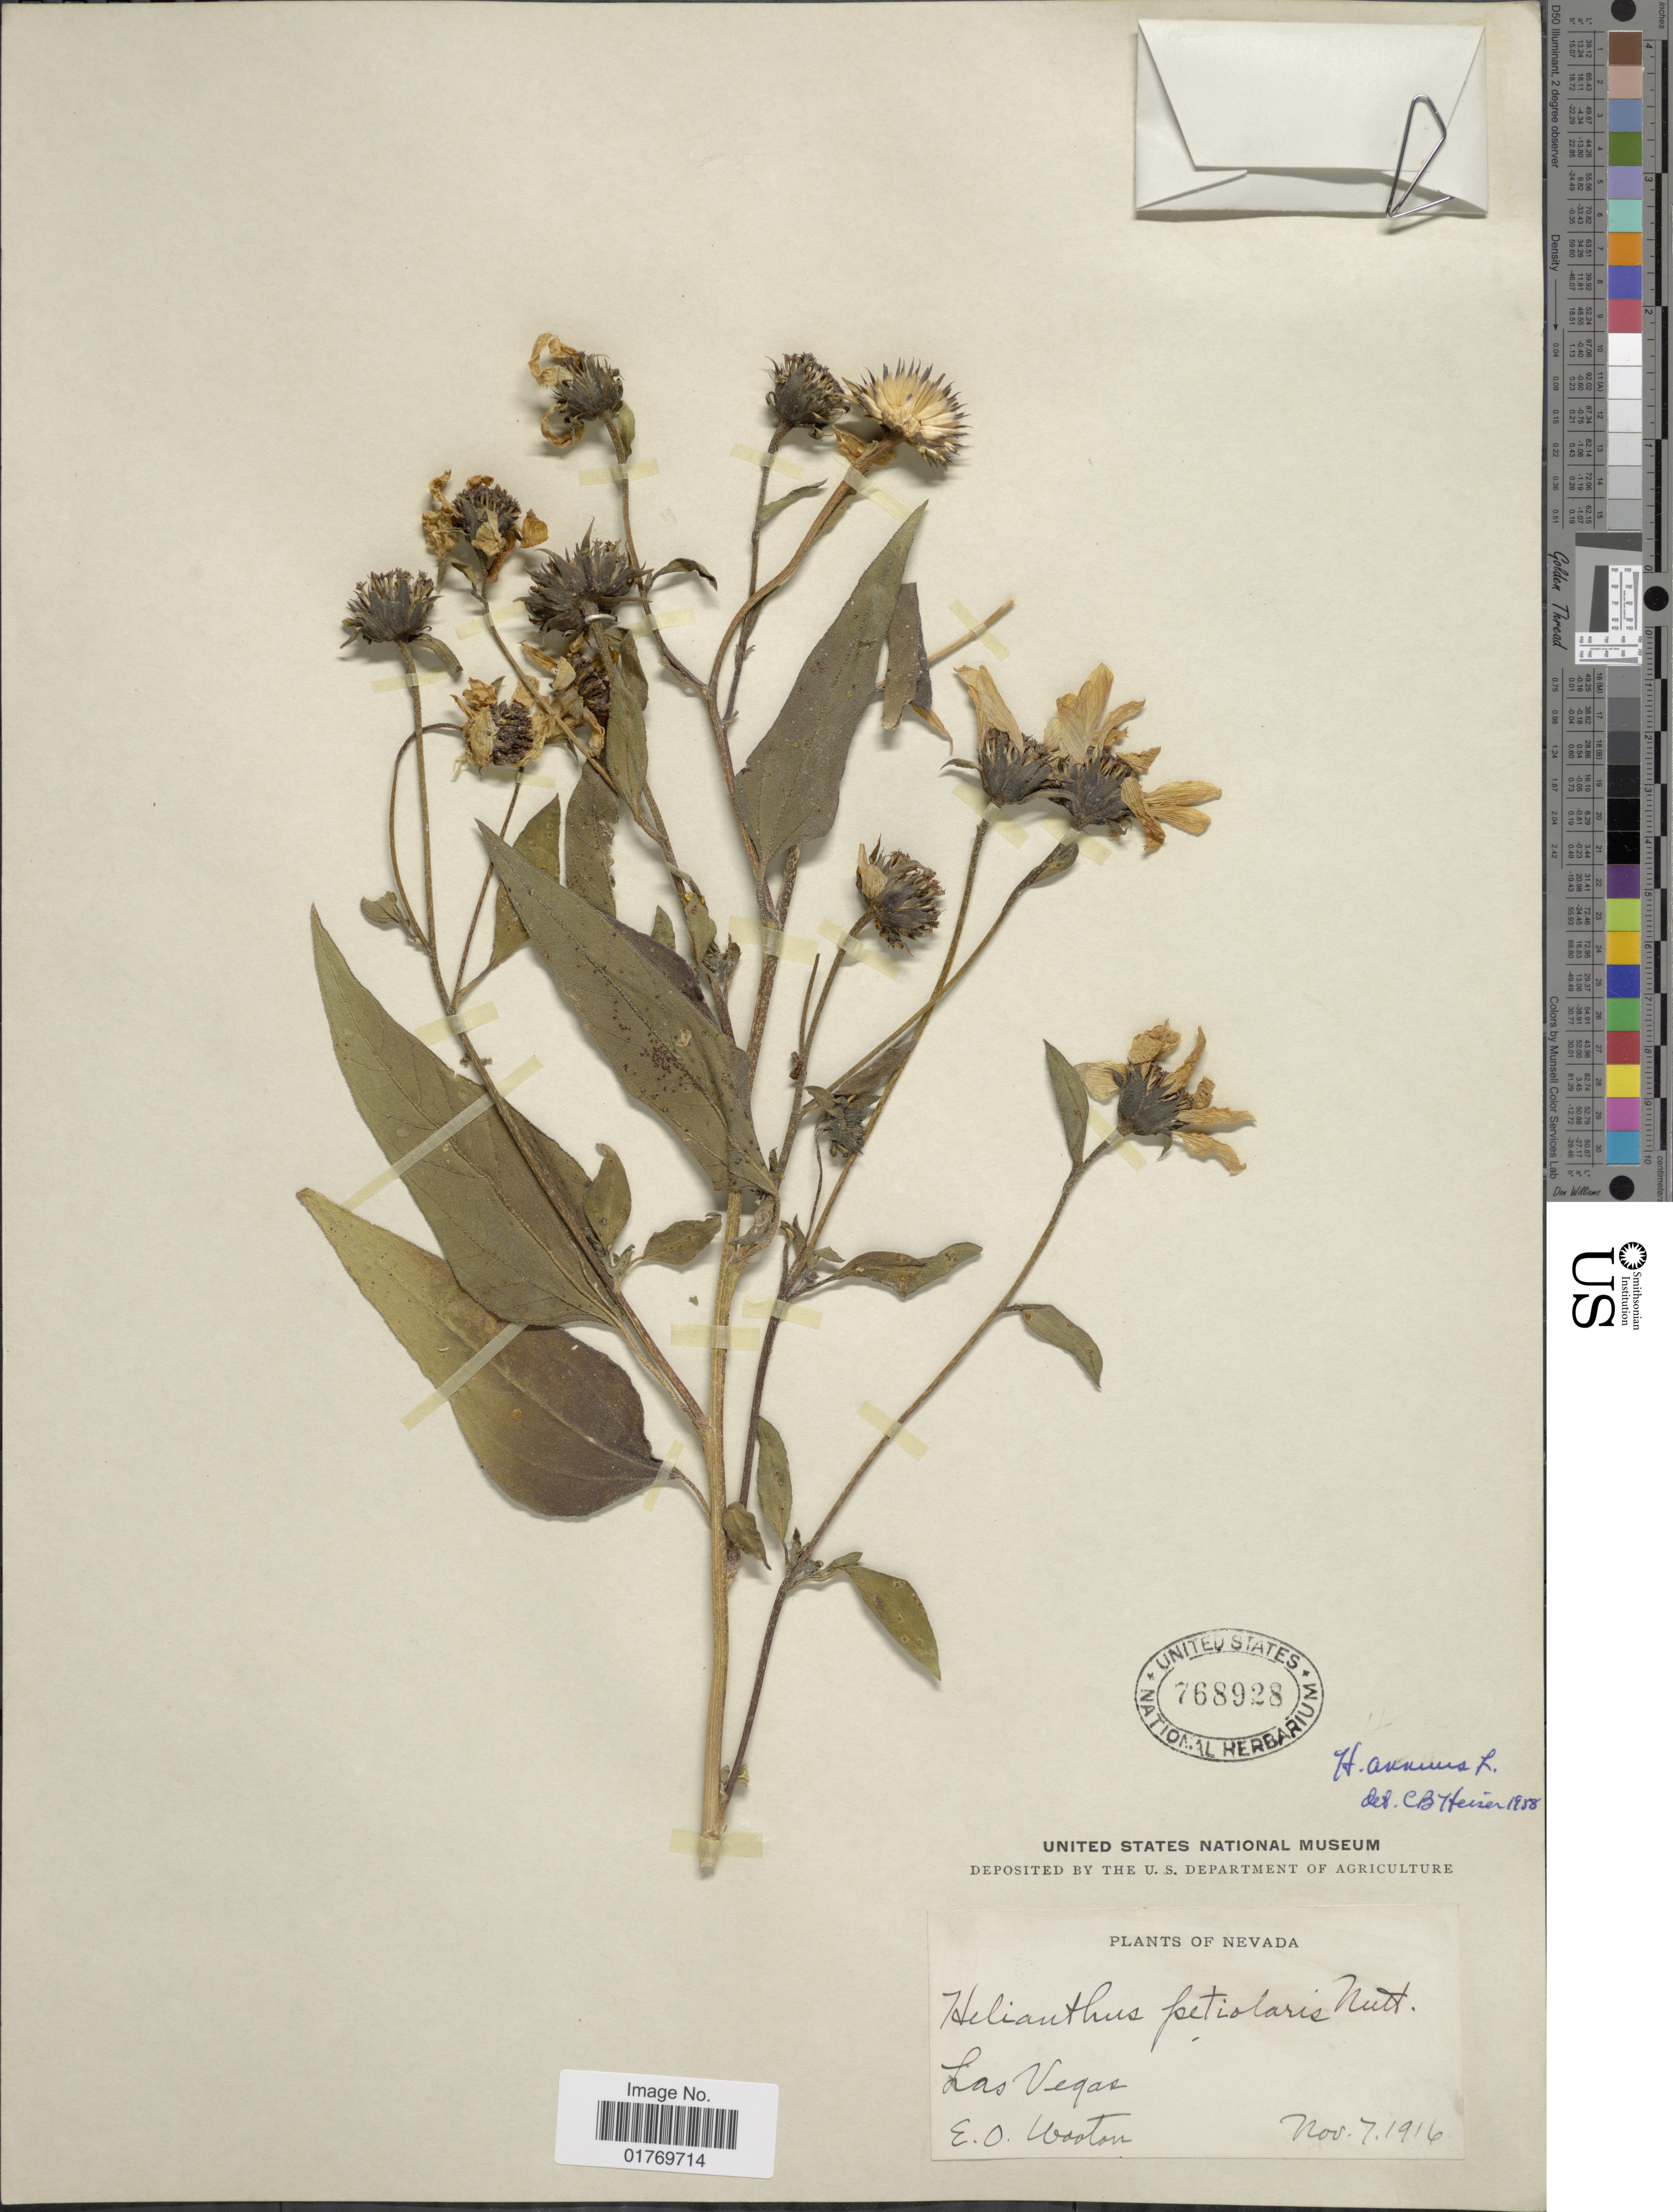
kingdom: Plantae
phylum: Tracheophyta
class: Magnoliopsida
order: Asterales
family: Asteraceae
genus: Helianthus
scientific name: Helianthus annuus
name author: L.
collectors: E. O. Wooton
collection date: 1916-11-07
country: United States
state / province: Nevada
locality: Las Vegas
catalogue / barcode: US 768928